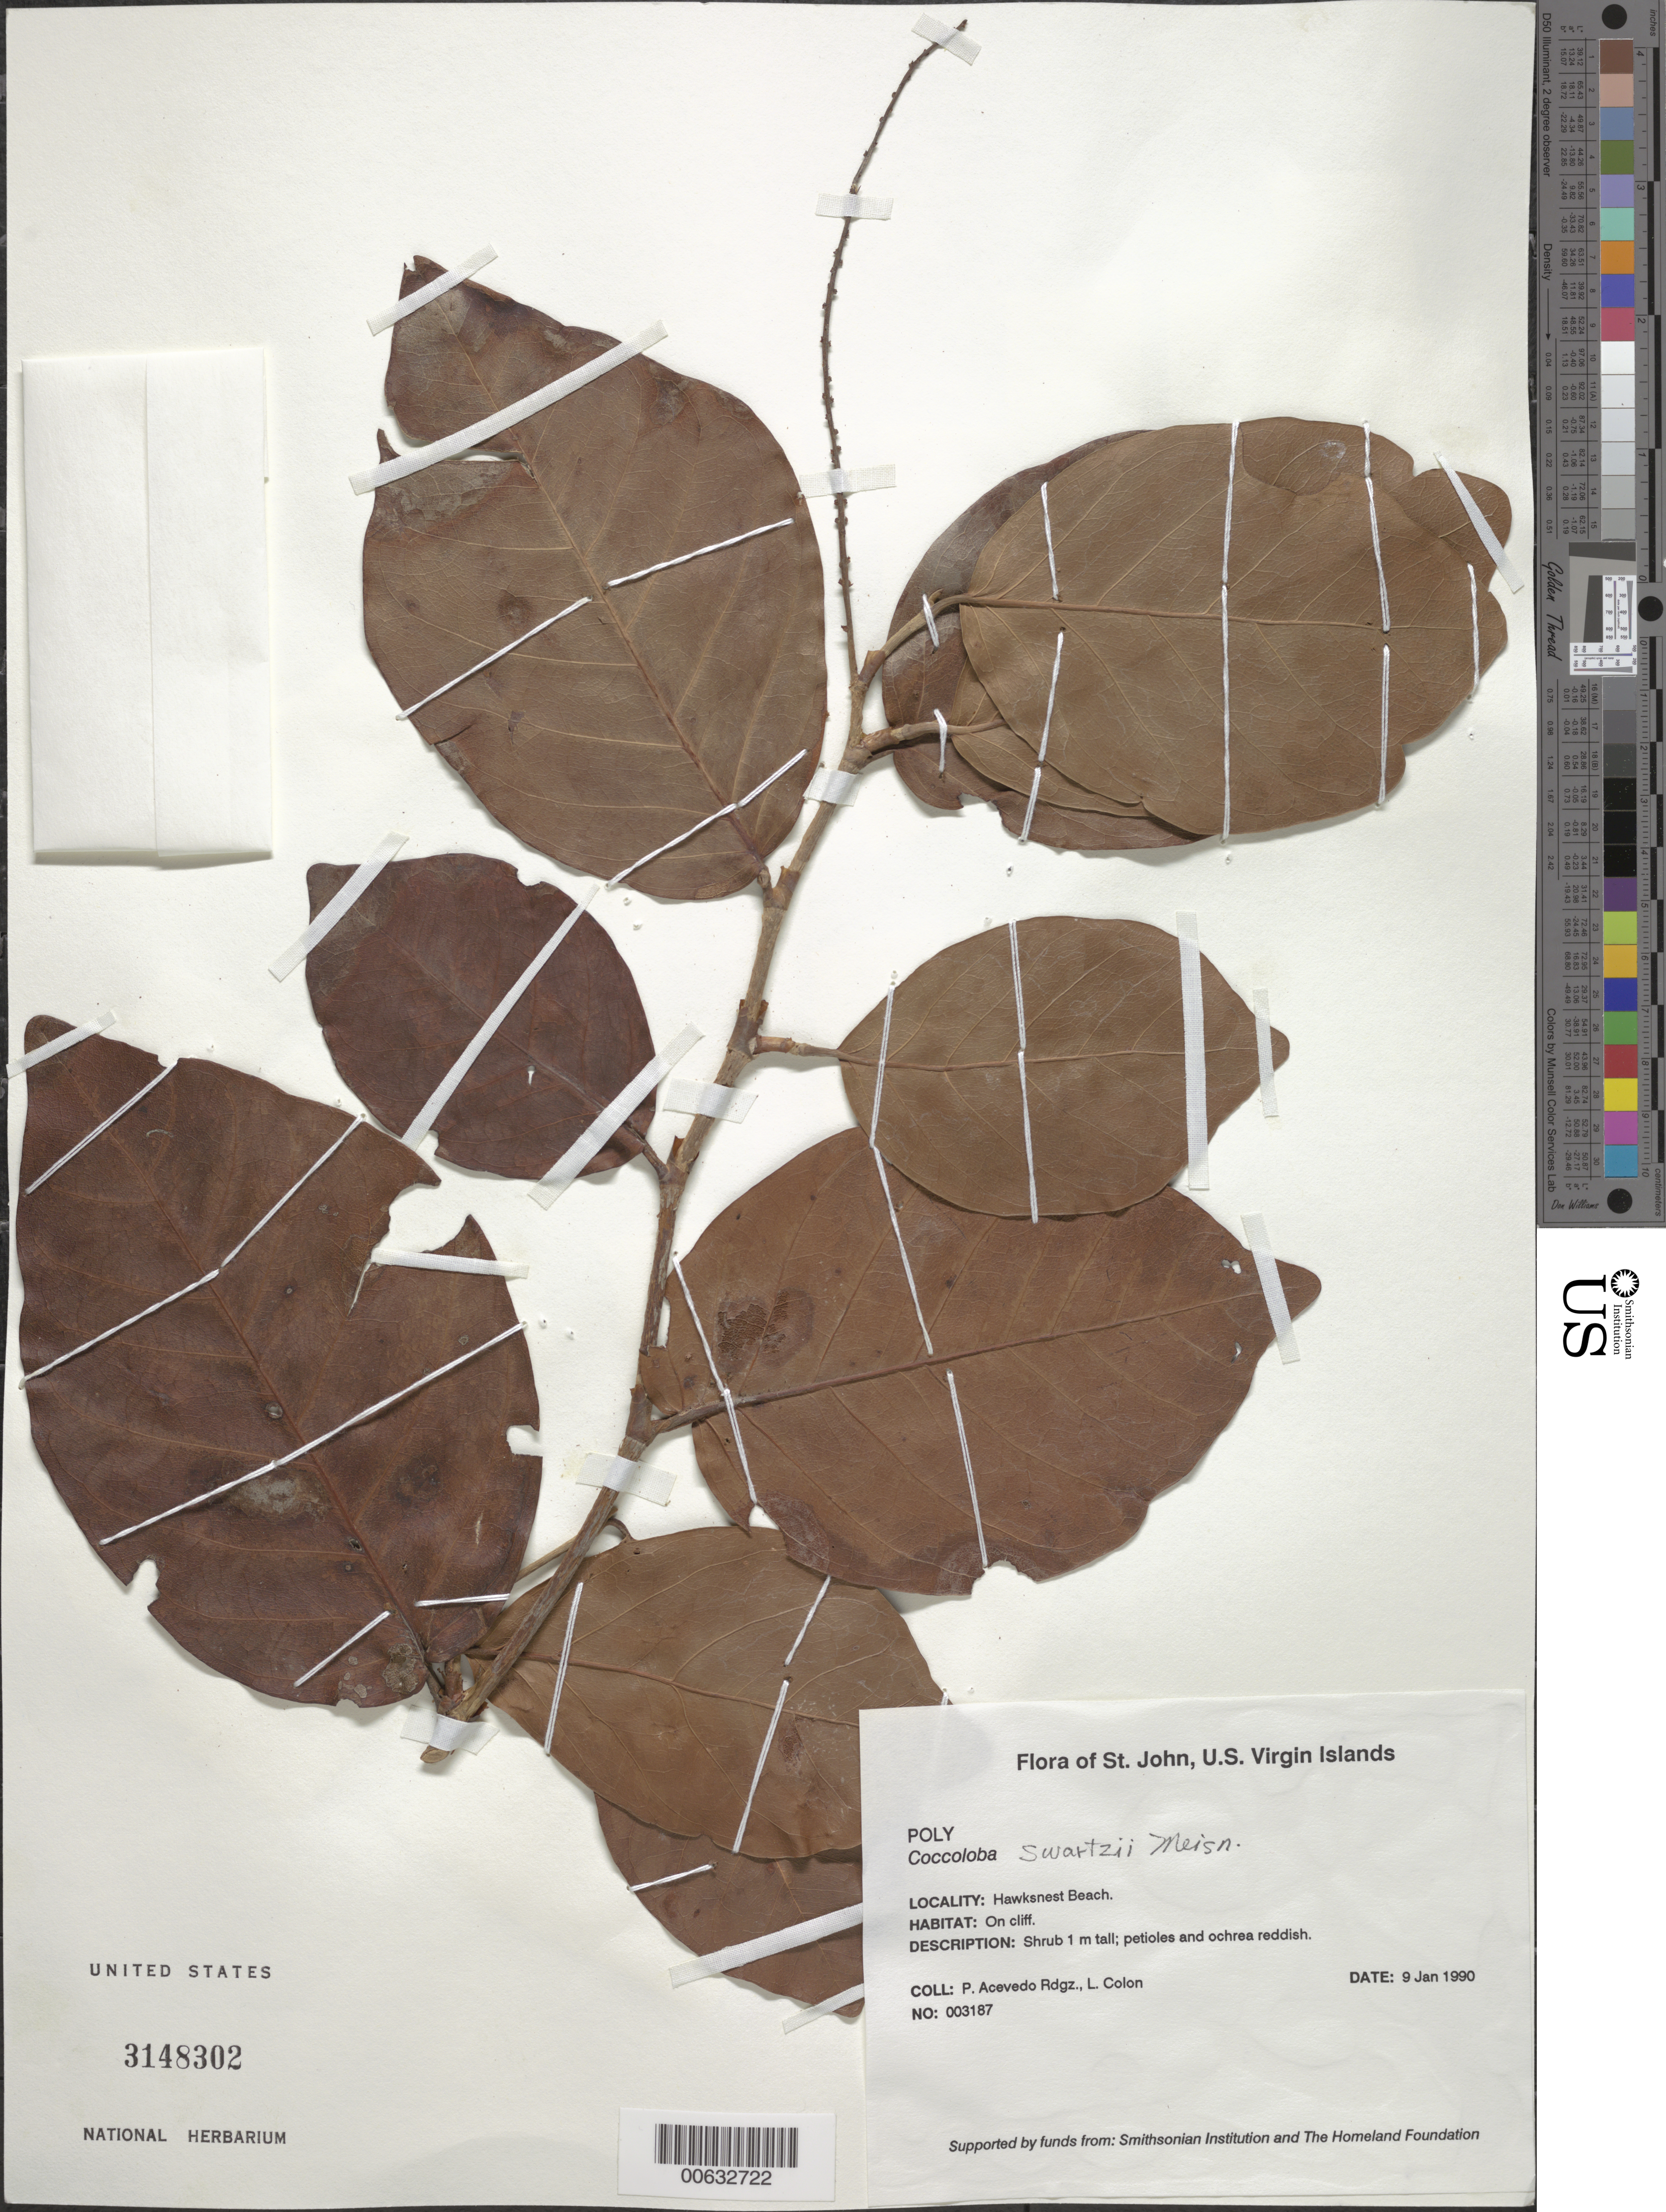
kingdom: Plantae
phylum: Tracheophyta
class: Magnoliopsida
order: Caryophyllales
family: Polygonaceae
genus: Coccoloba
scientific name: Coccoloba swartzii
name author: Meisn.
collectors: P. Acevedo-Rodr. & L. Colon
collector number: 3187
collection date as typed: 09 Jan 1990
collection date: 1990-01-09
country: U.S. Virgin Islands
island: St. John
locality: Hawksnest Beach.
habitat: On cliff.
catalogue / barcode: US 3148302